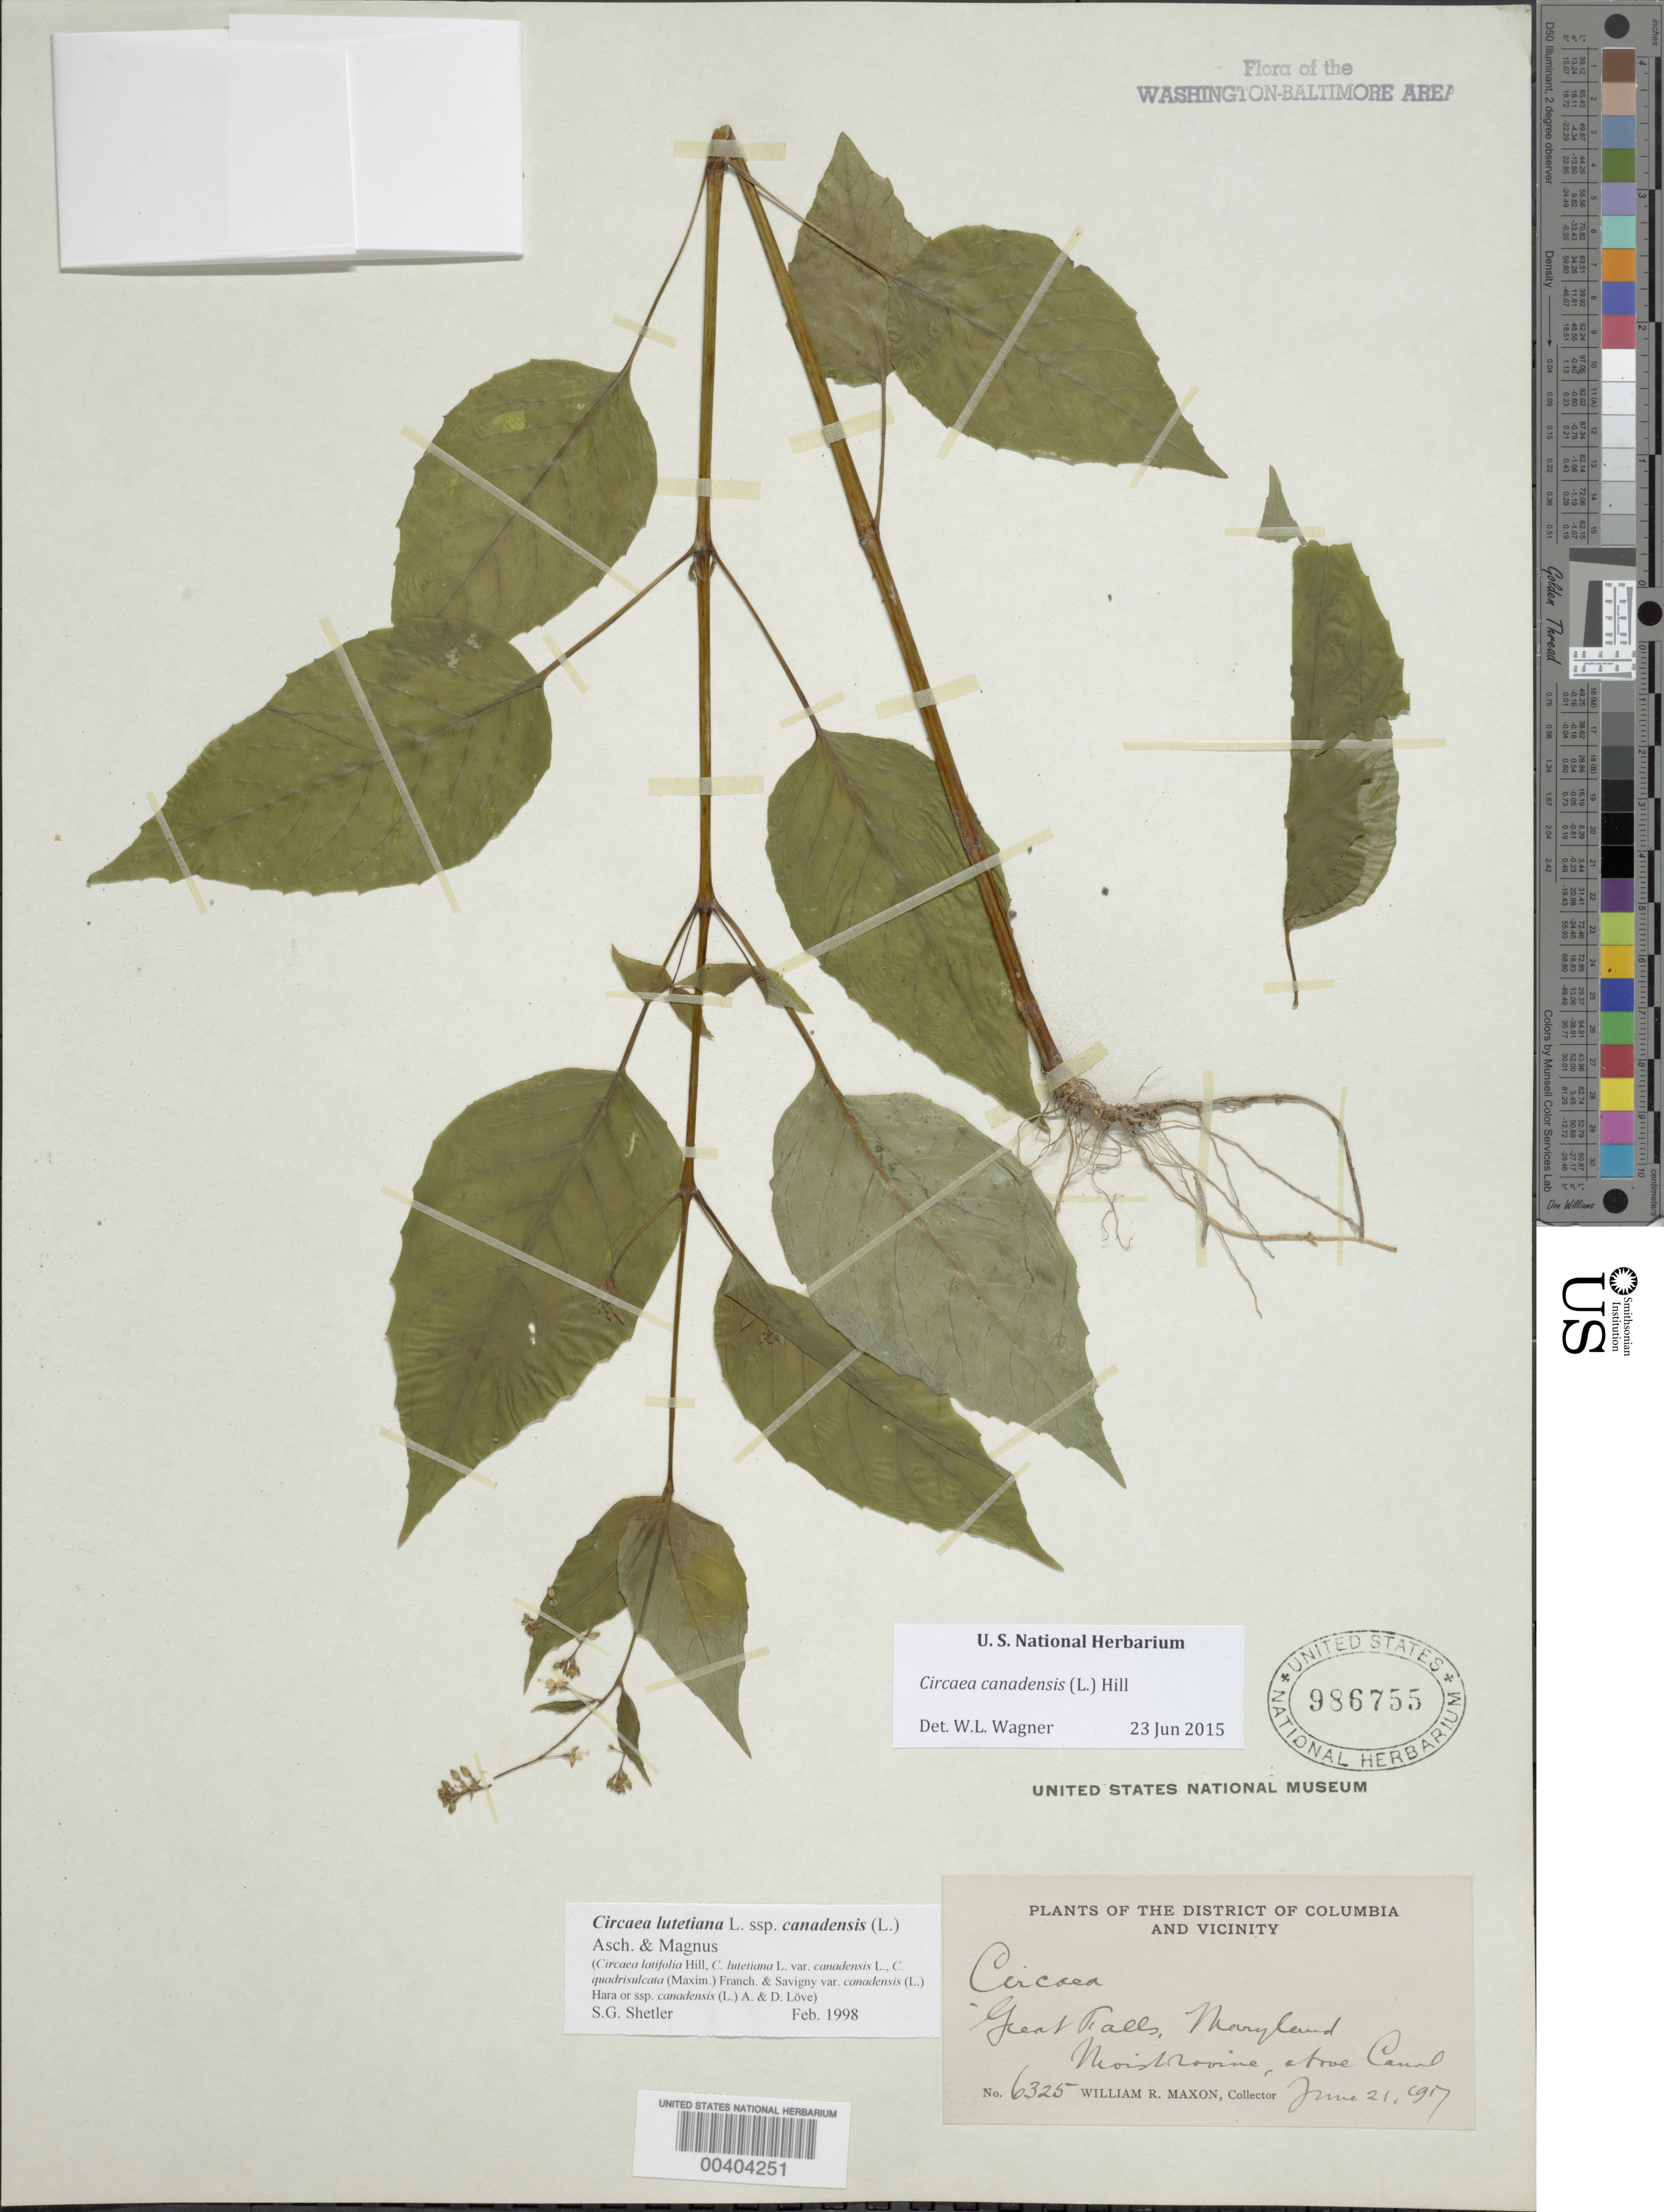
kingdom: Plantae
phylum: Tracheophyta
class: Magnoliopsida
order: Myrtales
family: Onagraceae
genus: Circaea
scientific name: Circaea canadensis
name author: (L.) Hill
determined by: Wagner, W. L., (BOT), Smithsonian Institution - National Museum of Natural History (UNITED STATES)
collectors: W. R. Maxon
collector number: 6325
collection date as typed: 21 Jun 1917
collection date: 1917-06-21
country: United States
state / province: Maryland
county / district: Montgomery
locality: Great Falls, above Canal C. & O. Canal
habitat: Moist ravine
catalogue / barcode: US 986755